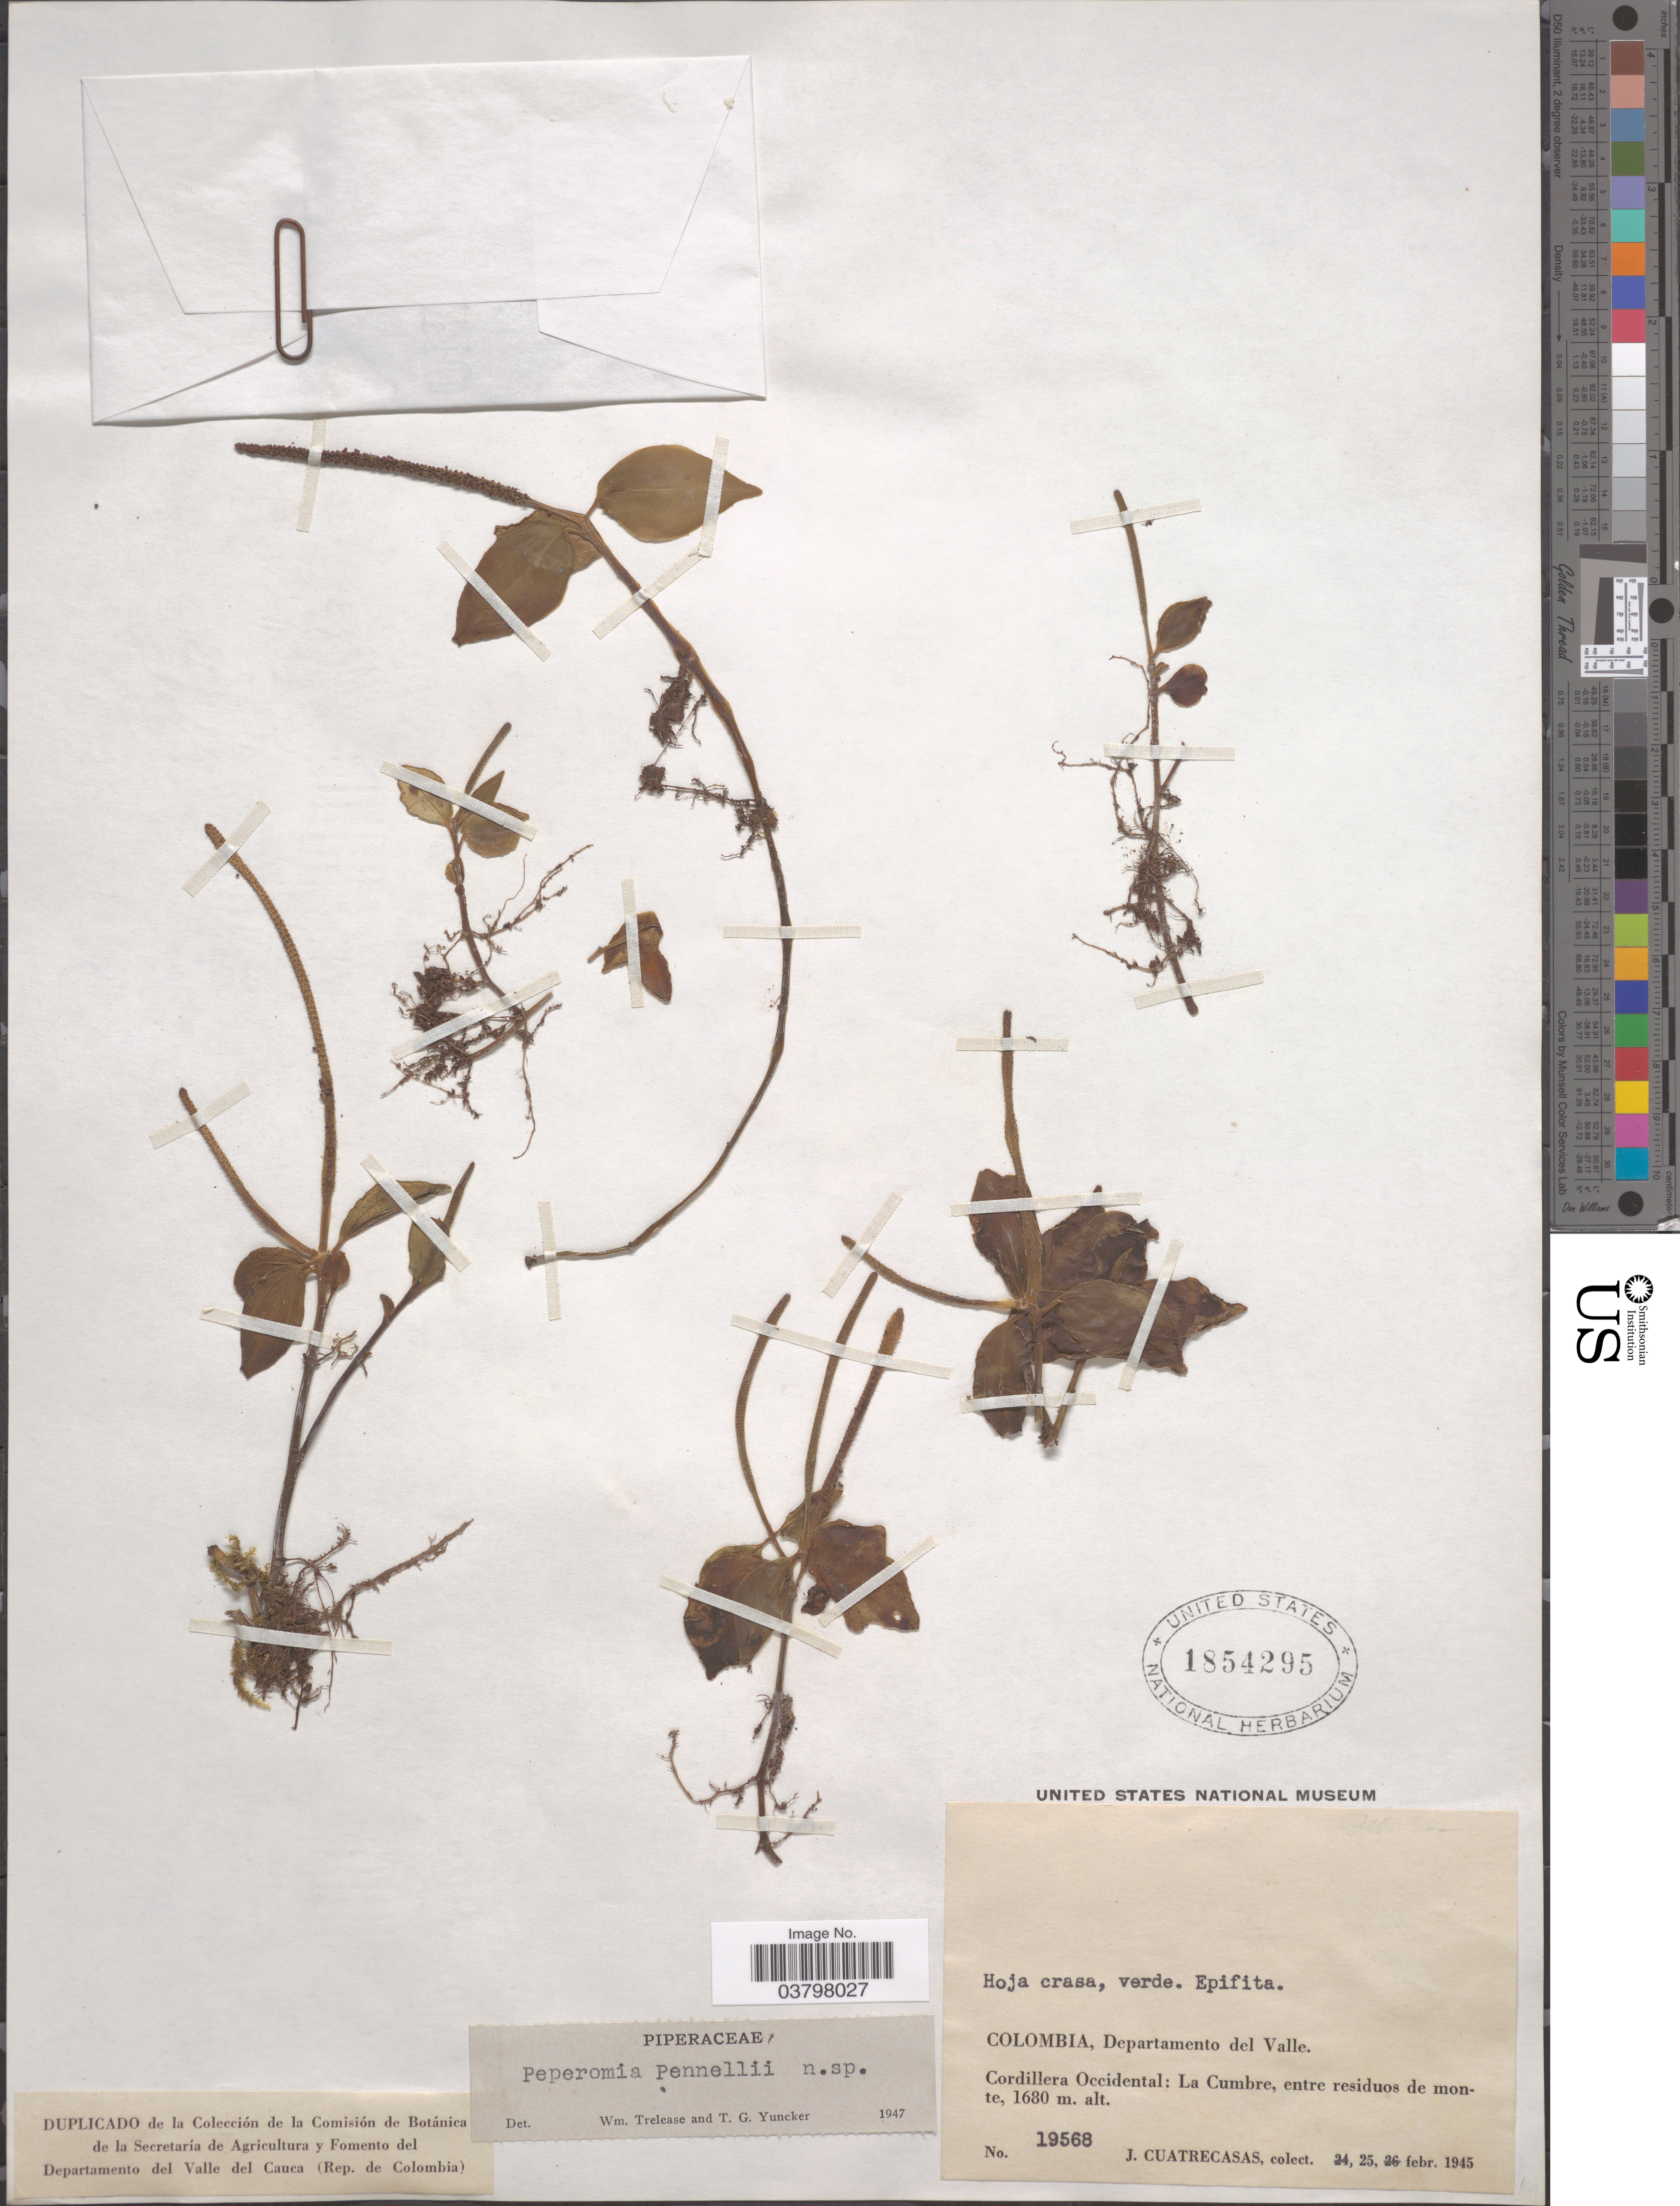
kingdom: Plantae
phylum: Tracheophyta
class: Magnoliopsida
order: Piperales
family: Piperaceae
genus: Peperomia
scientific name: Peperomia pennellii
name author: Trel. & Yunck.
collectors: J. Cuatrecasas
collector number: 19568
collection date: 1945-02-25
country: Colombia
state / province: Valle del Cauca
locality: Departamento del Valle. Cordillera Occidental: La Cumbre, entre residuos de monte.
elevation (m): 1680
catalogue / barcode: US 1854295